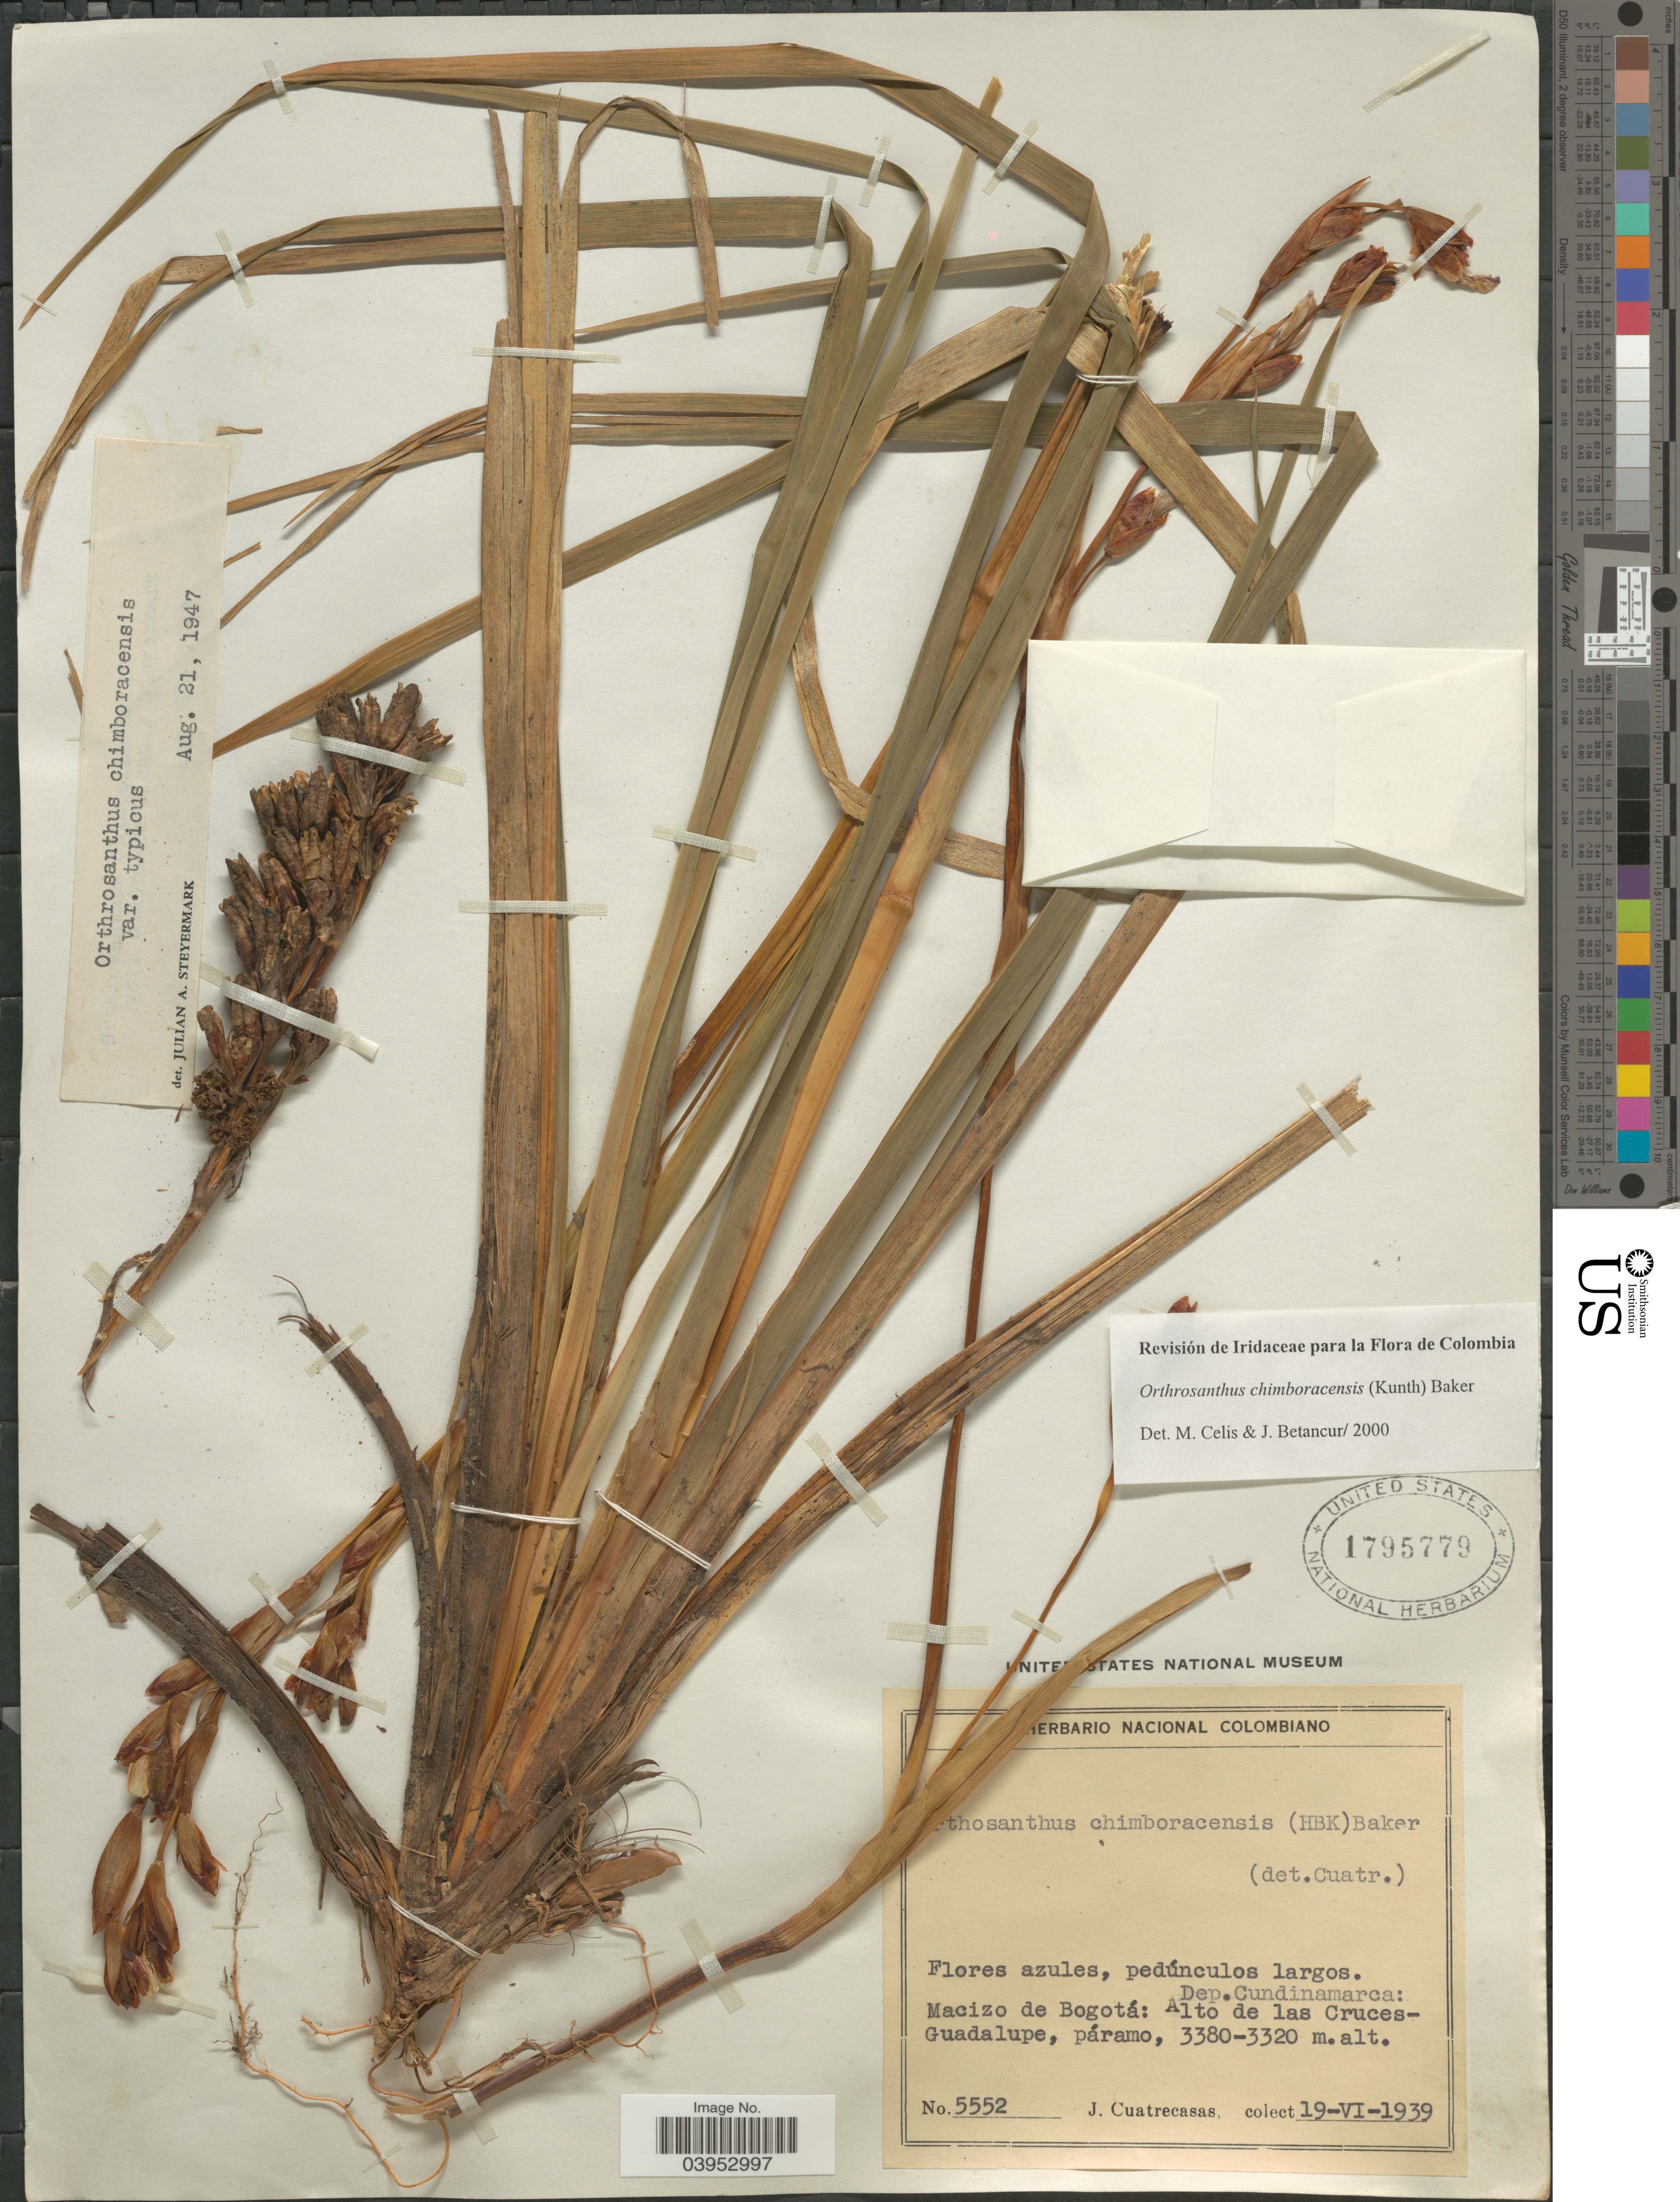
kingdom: Plantae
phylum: Tracheophyta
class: Liliopsida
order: Asparagales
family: Iridaceae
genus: Orthrosanthus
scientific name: Orthrosanthus chimboracensis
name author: (Kunth) Baker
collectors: J. Cuatrecasas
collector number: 5552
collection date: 1939-06-19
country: Colombia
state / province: Cundinamarca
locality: Dep.Cundinamarca: Macizo de Bogotá: Alto de las Cruces-Guadalupe, páramo.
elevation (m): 3320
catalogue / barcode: US 1795779